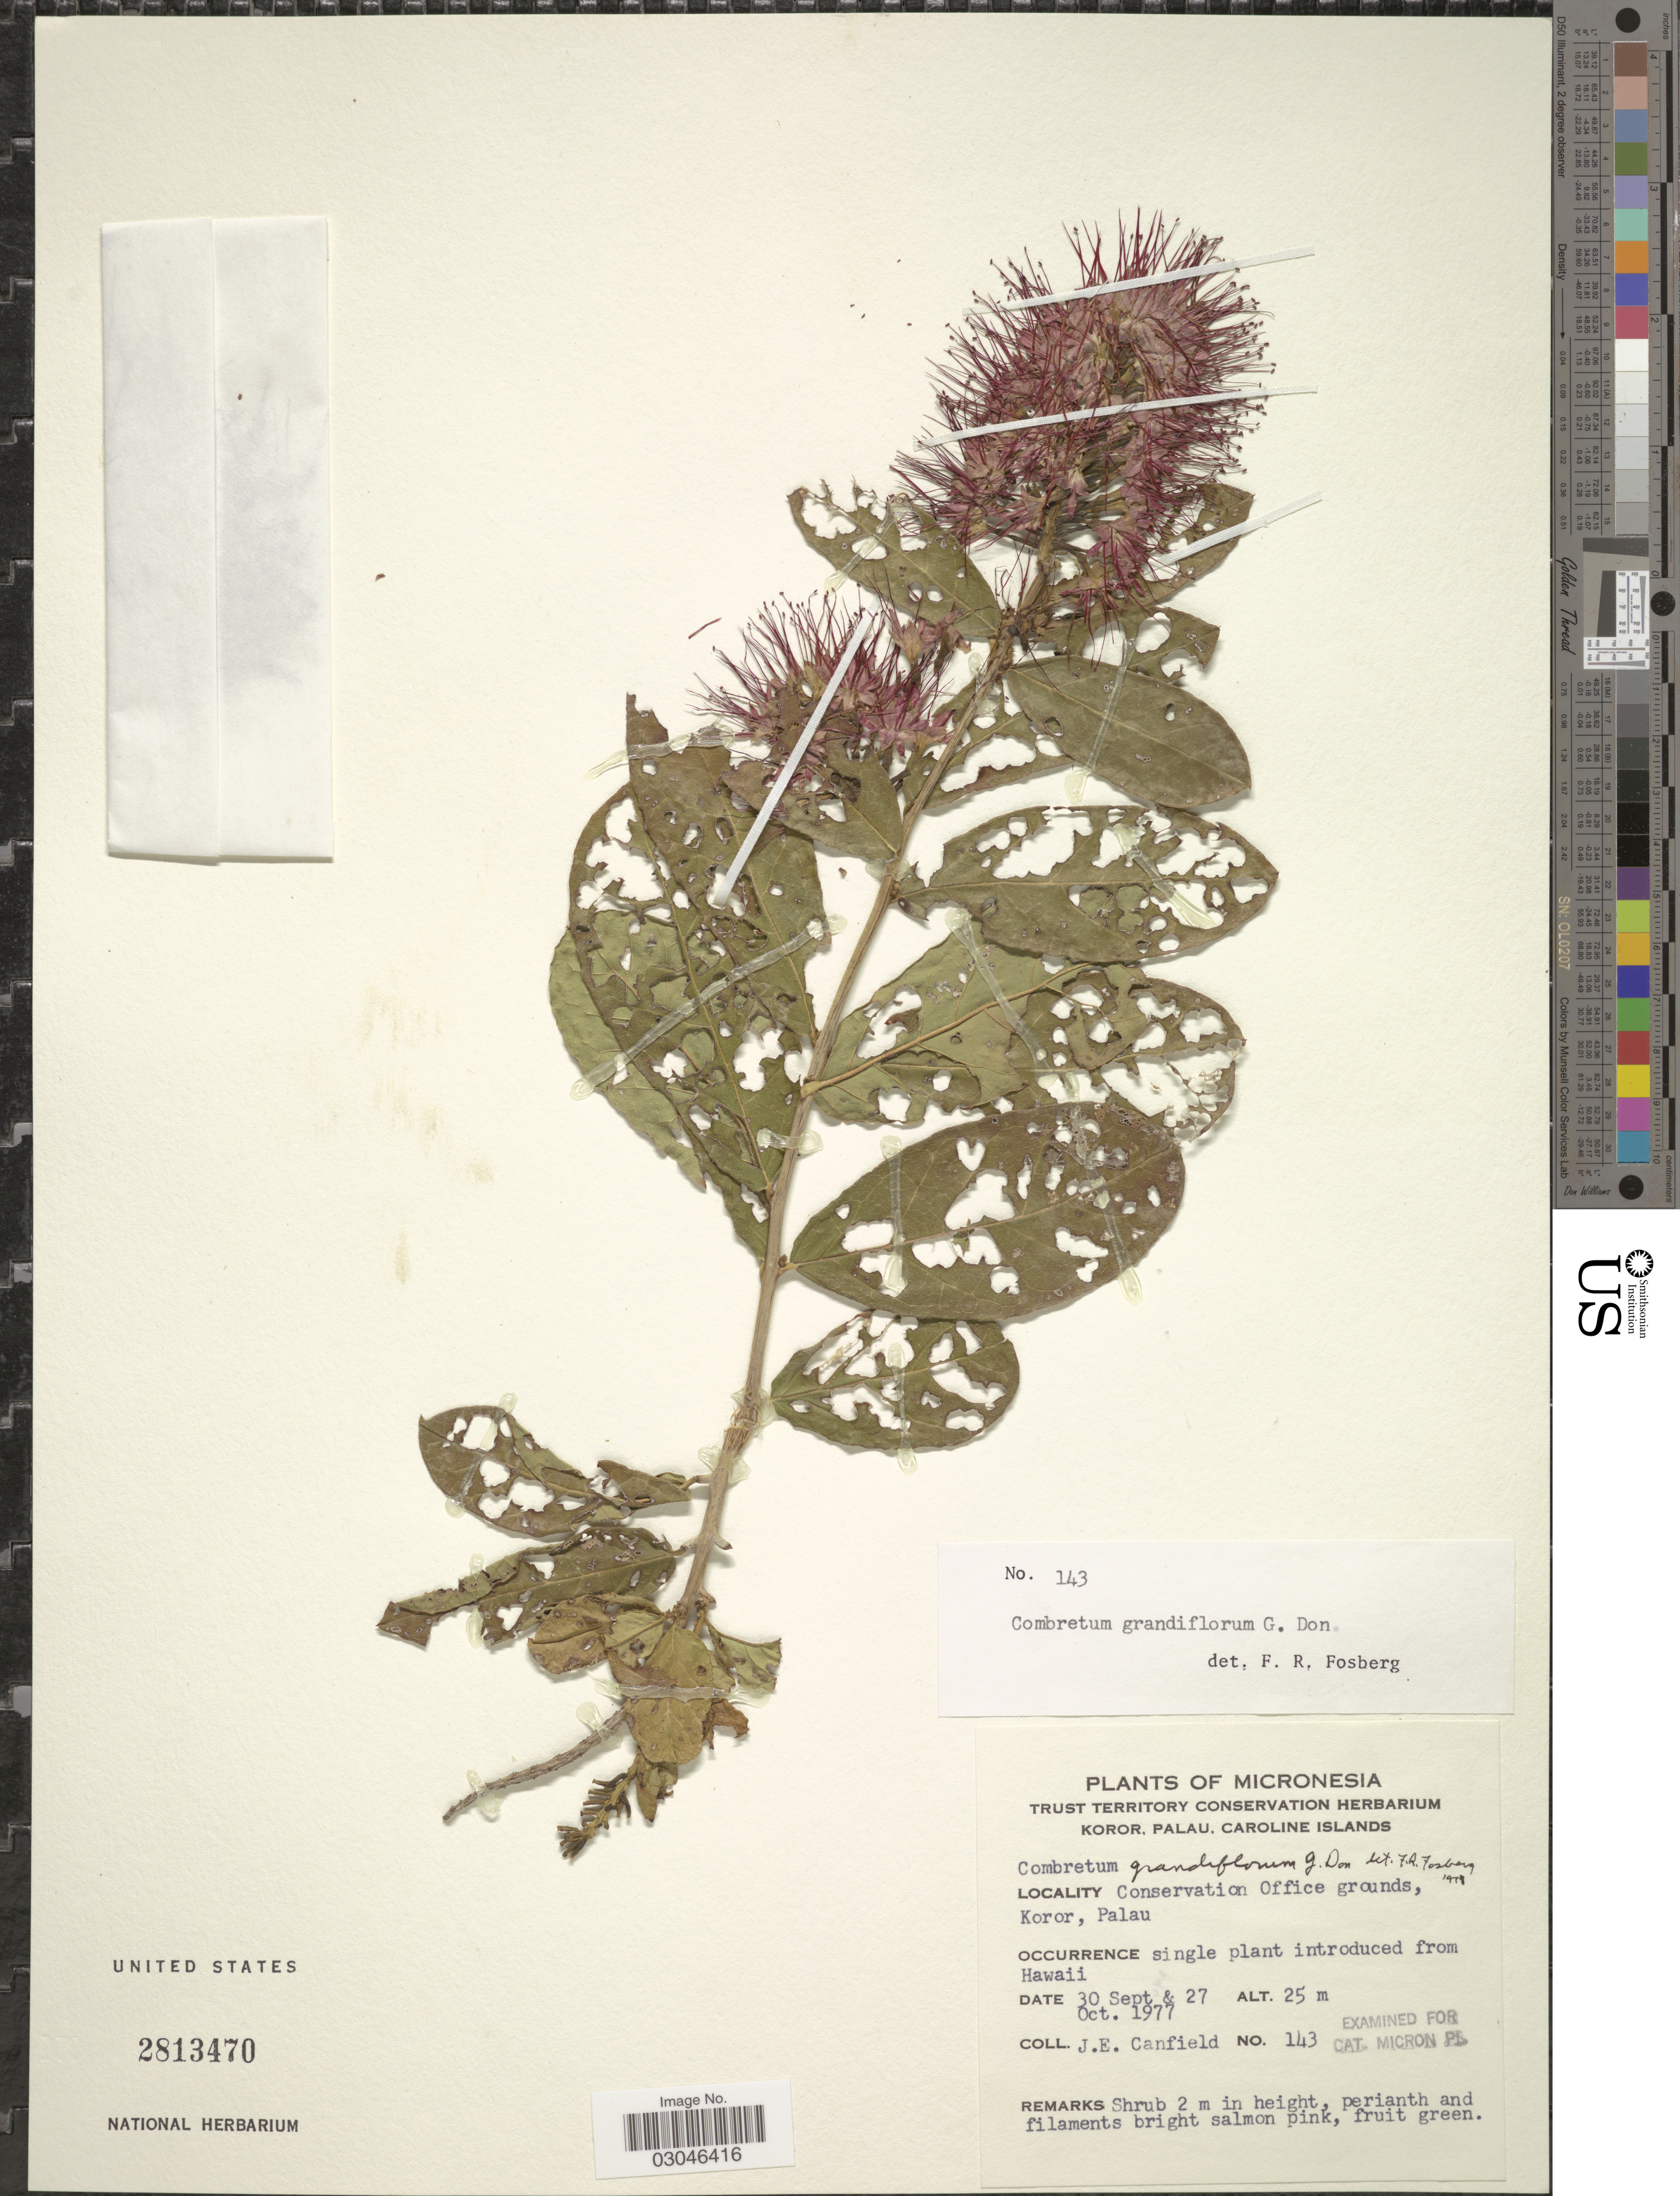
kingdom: Plantae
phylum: Tracheophyta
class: Magnoliopsida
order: Myrtales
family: Combretaceae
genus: Combretum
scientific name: Combretum grandiflorum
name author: G. Don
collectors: J. E. Canfield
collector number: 143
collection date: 1977-09-30/1977-10-27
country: Palau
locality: Micronesia. Conservation Office grounds, Koror, Palau.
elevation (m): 25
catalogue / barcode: US 2813470